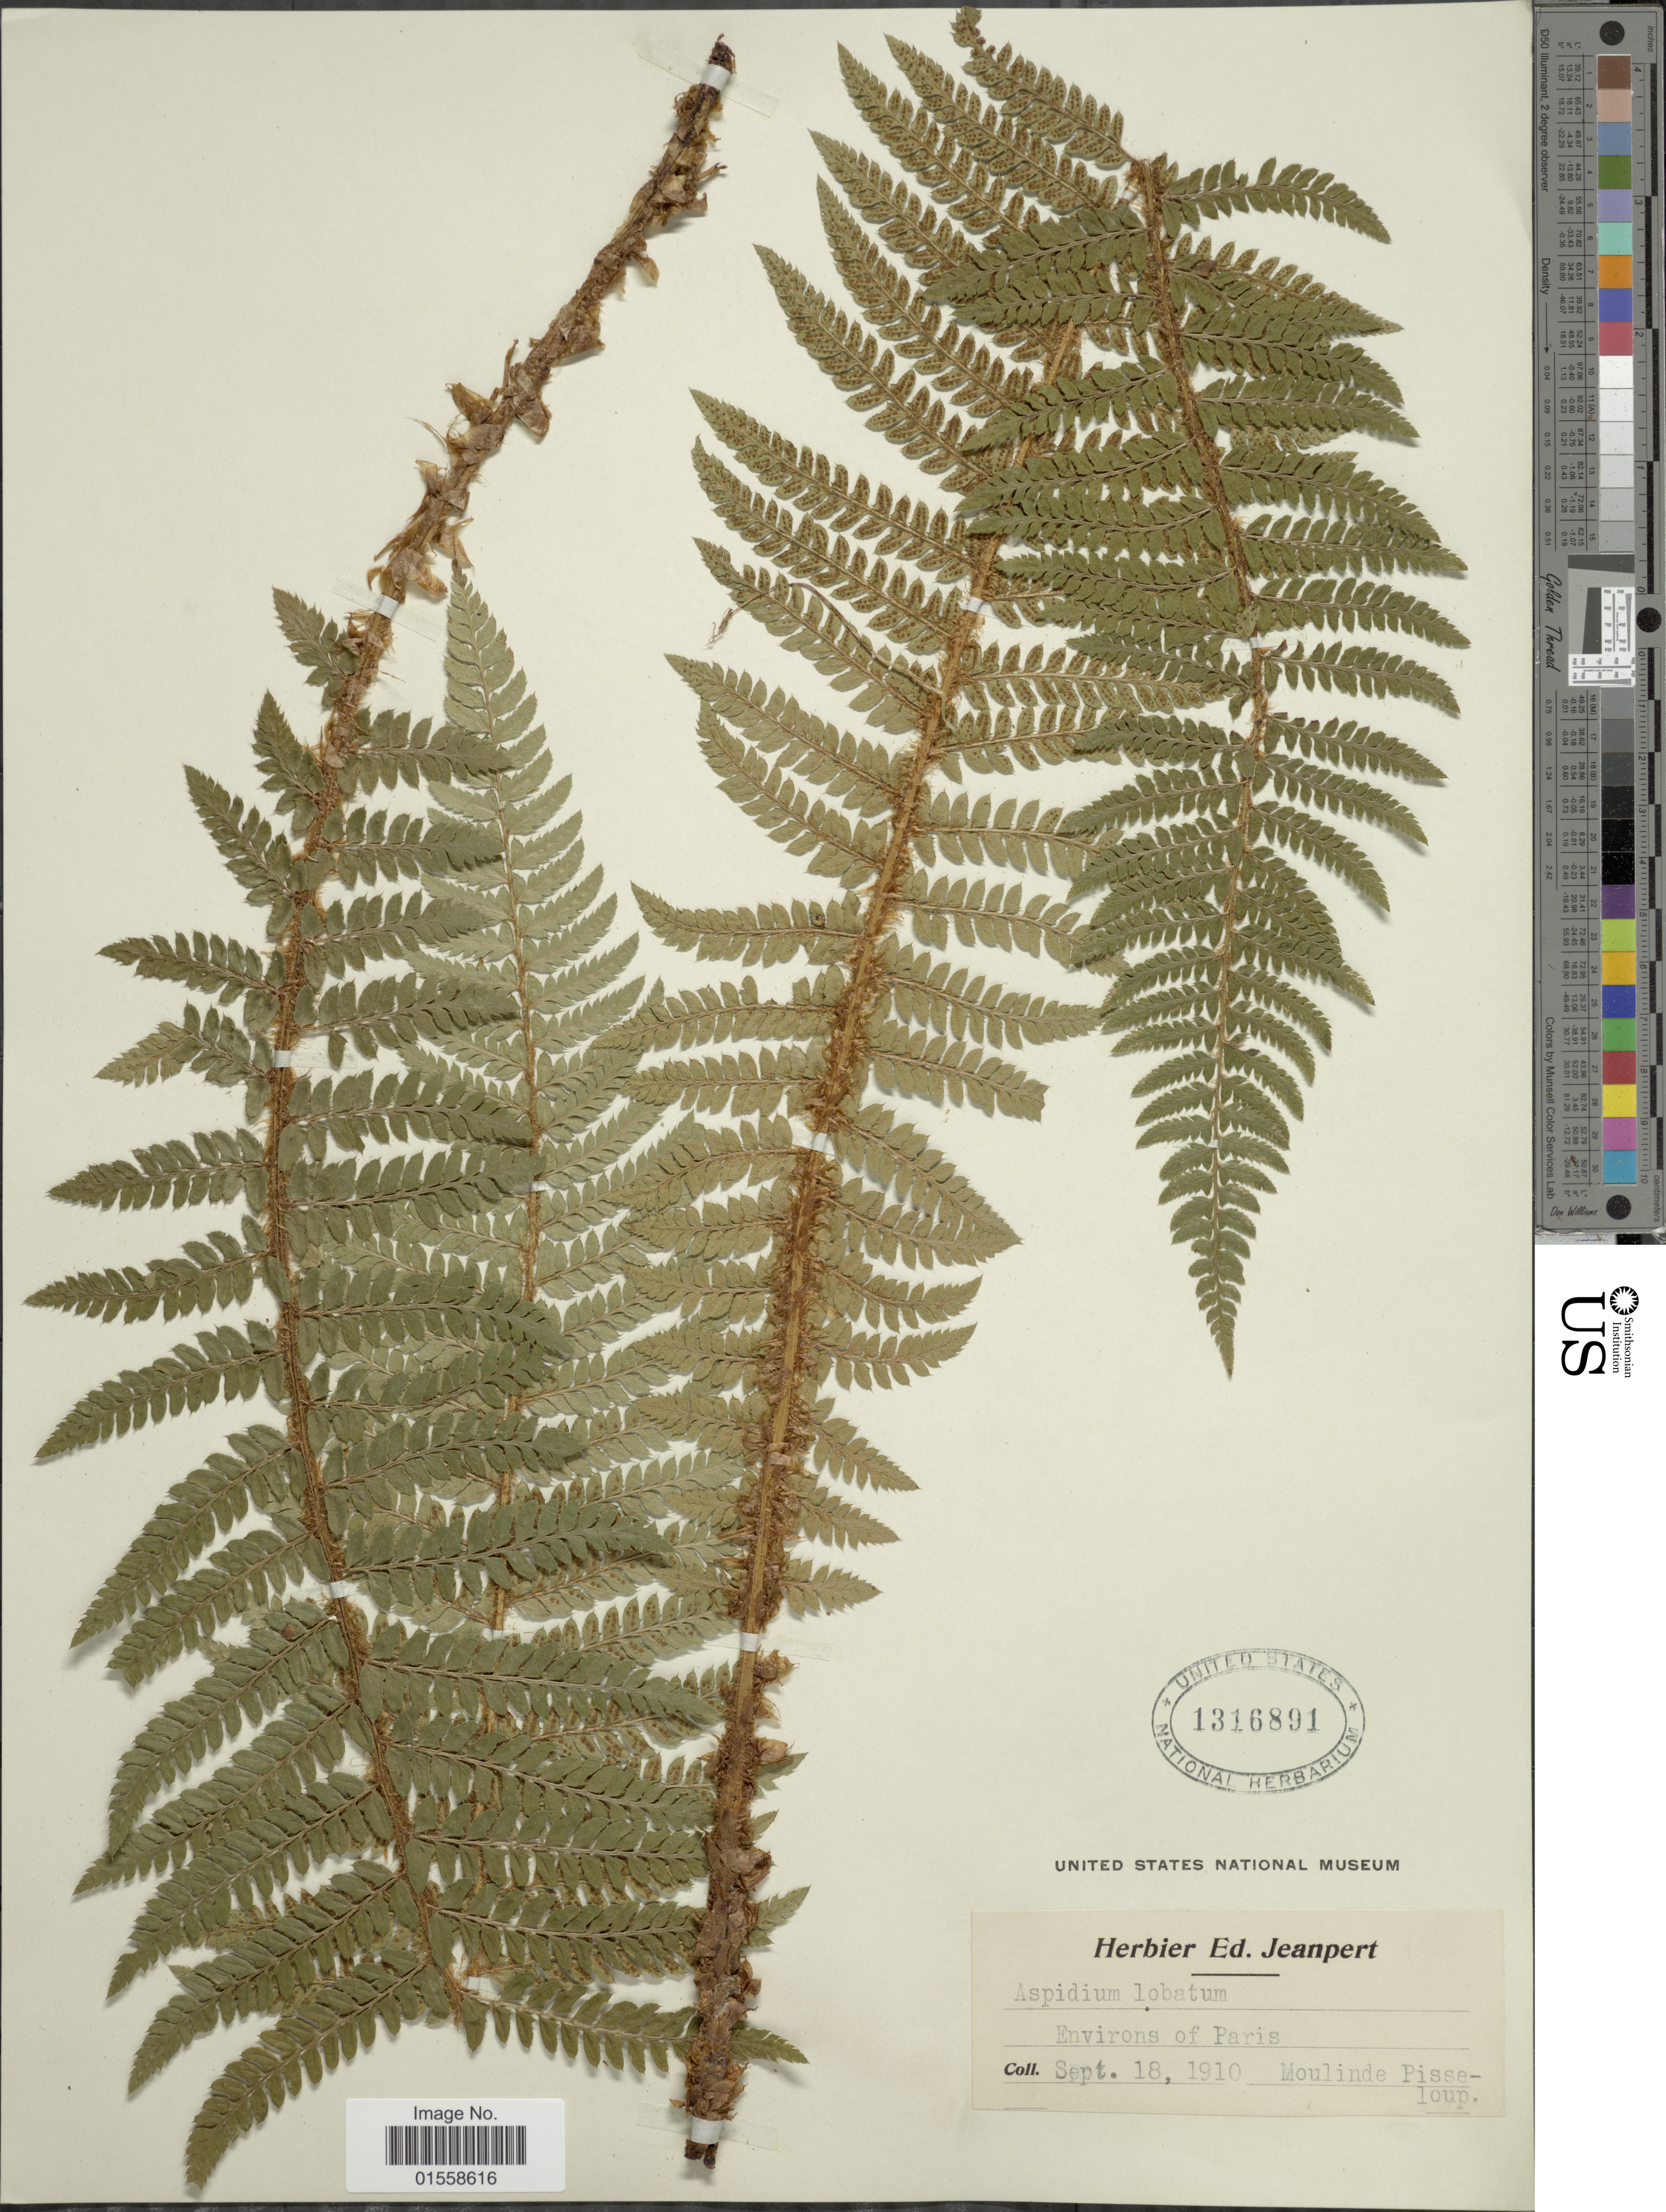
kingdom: Plantae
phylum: Tracheophyta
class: Polypodiopsida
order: Polypodiales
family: Dryopteridaceae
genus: Polystichum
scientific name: Polystichum aculeatum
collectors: ex herb. Ed. Jeanpert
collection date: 1910-09-18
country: France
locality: Environs of Paris. Moulinde Pisseloup.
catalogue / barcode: US 1316891